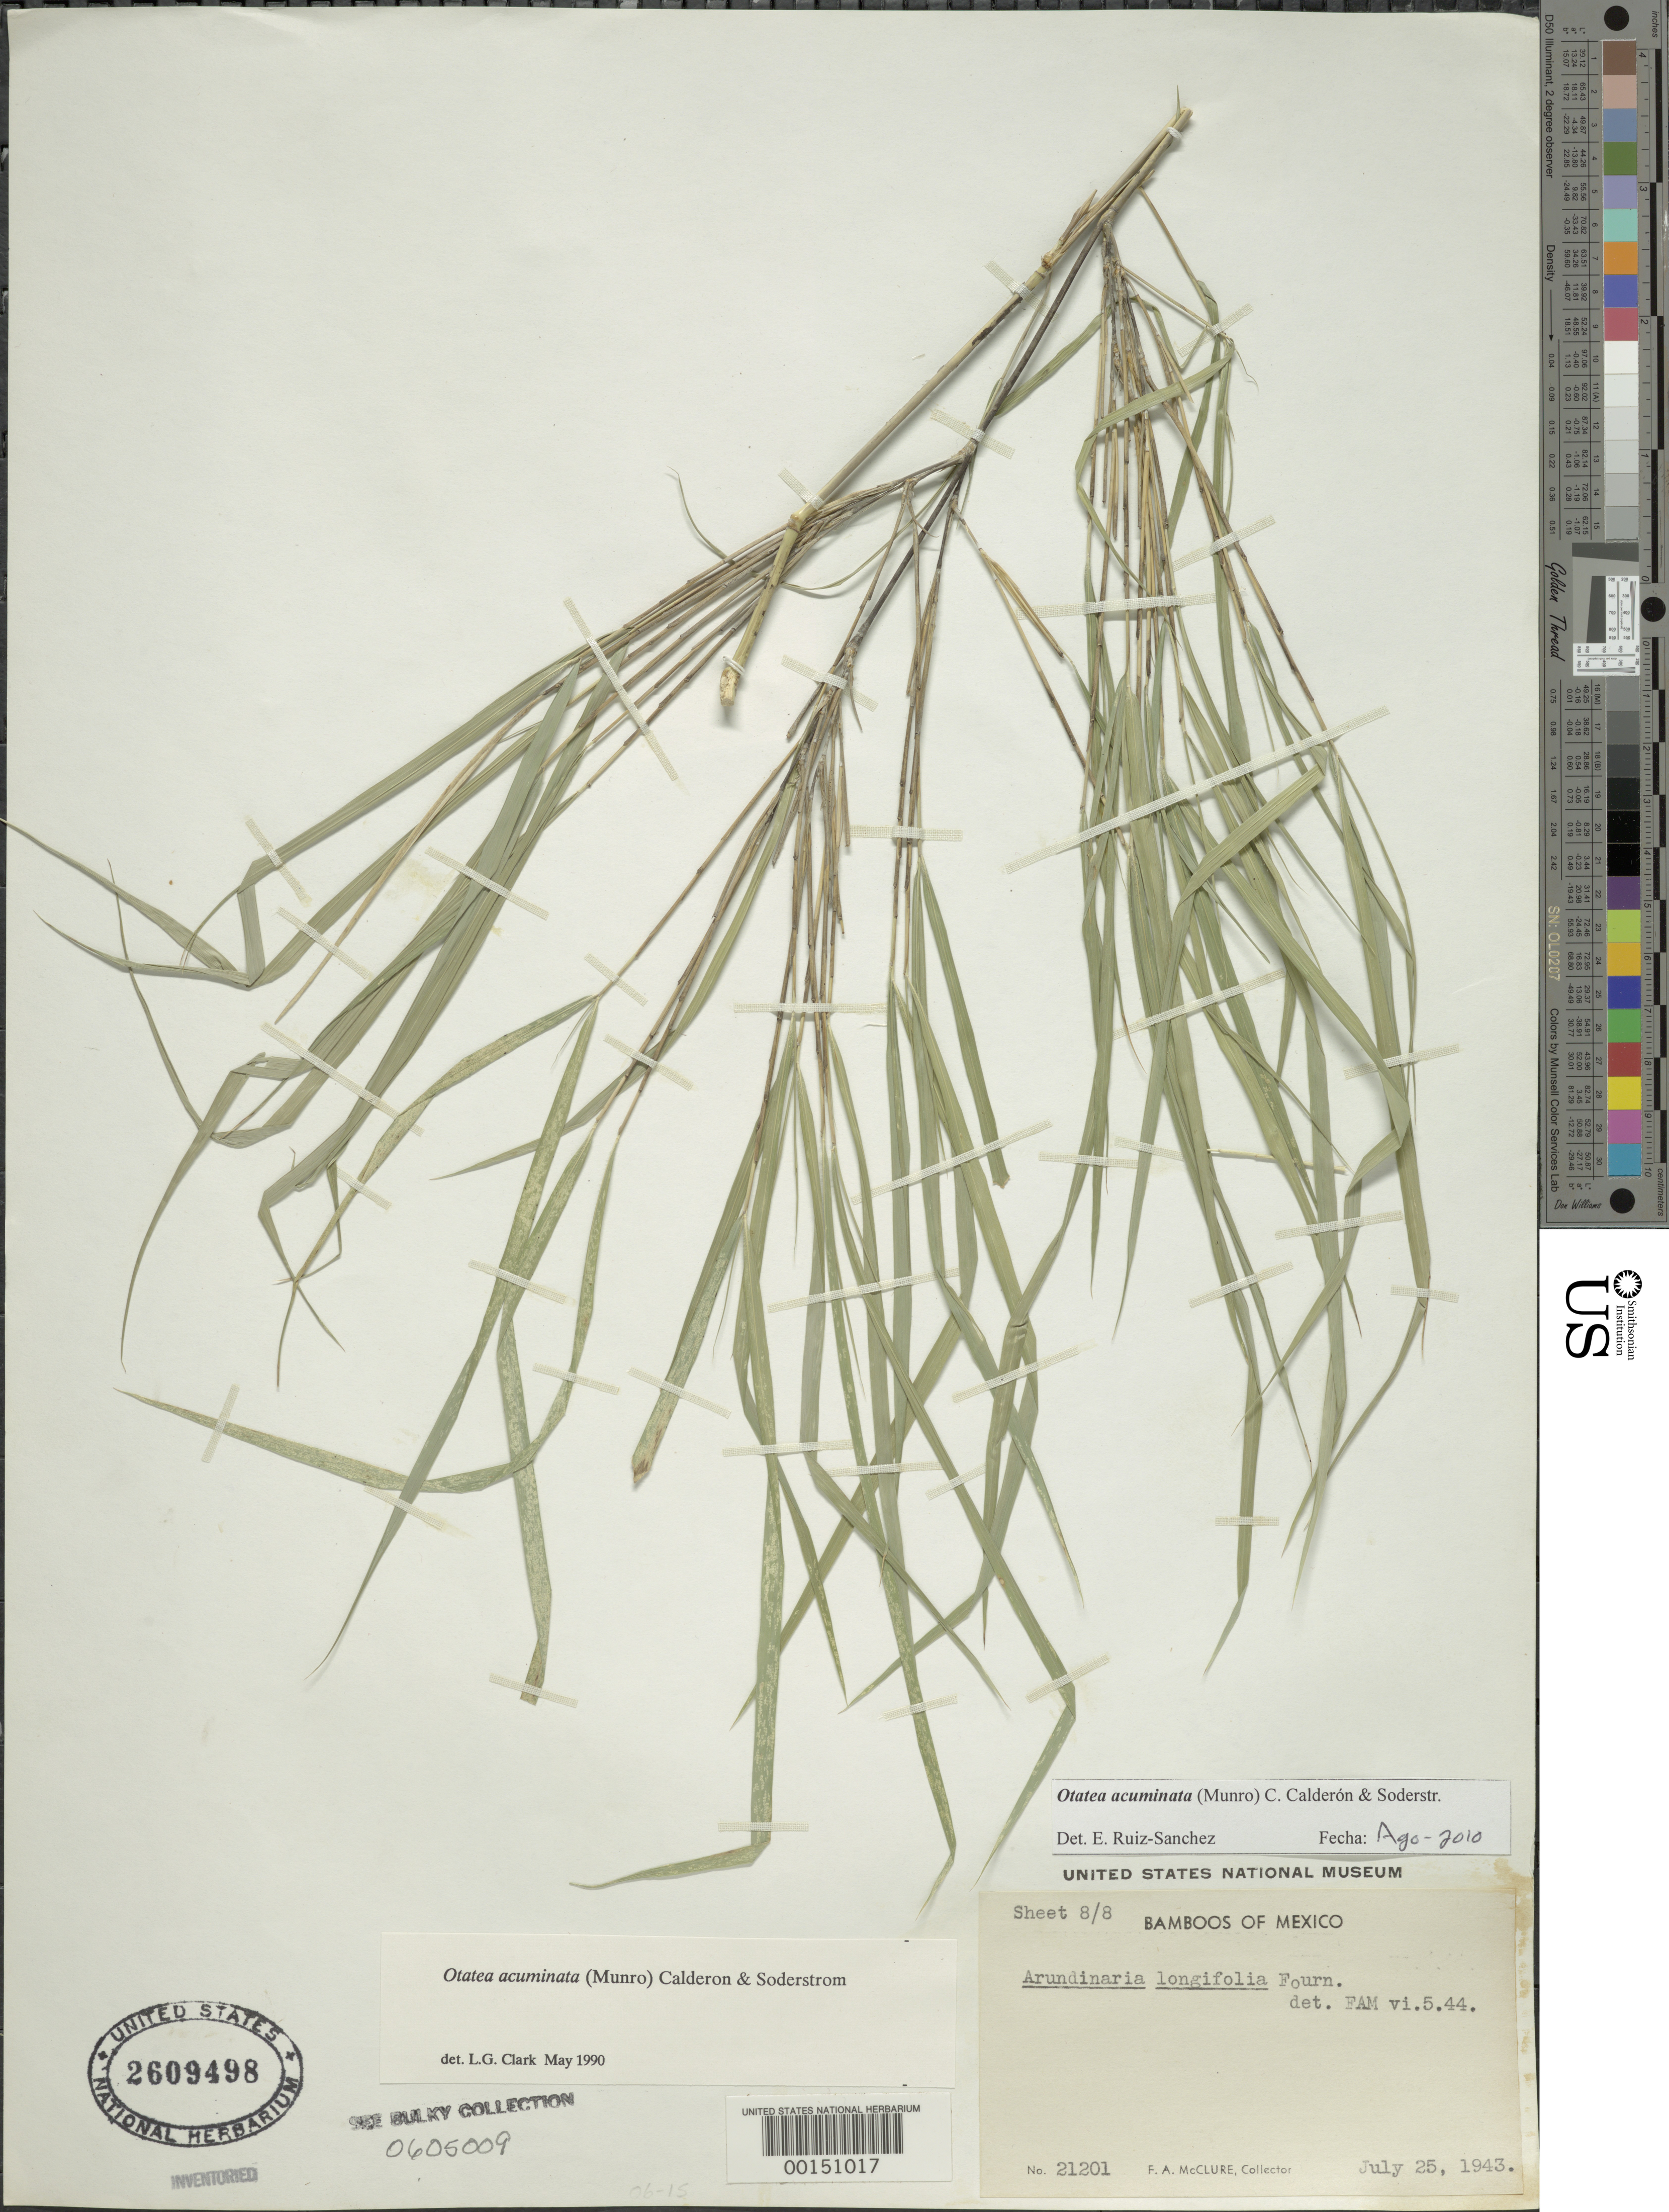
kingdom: Plantae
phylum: Tracheophyta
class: Liliopsida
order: Poales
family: Poaceae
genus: Otatea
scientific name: Otatea acuminata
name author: (Munro) C. E. Calderón & Soderstr.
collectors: F. A. McClure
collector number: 21201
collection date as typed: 25 Jul 1943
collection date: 1943-07-25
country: Mexico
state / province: Puebla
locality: Cerro de Chantepec, 2 miles S of Pilcaye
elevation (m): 1281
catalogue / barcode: US 2609498